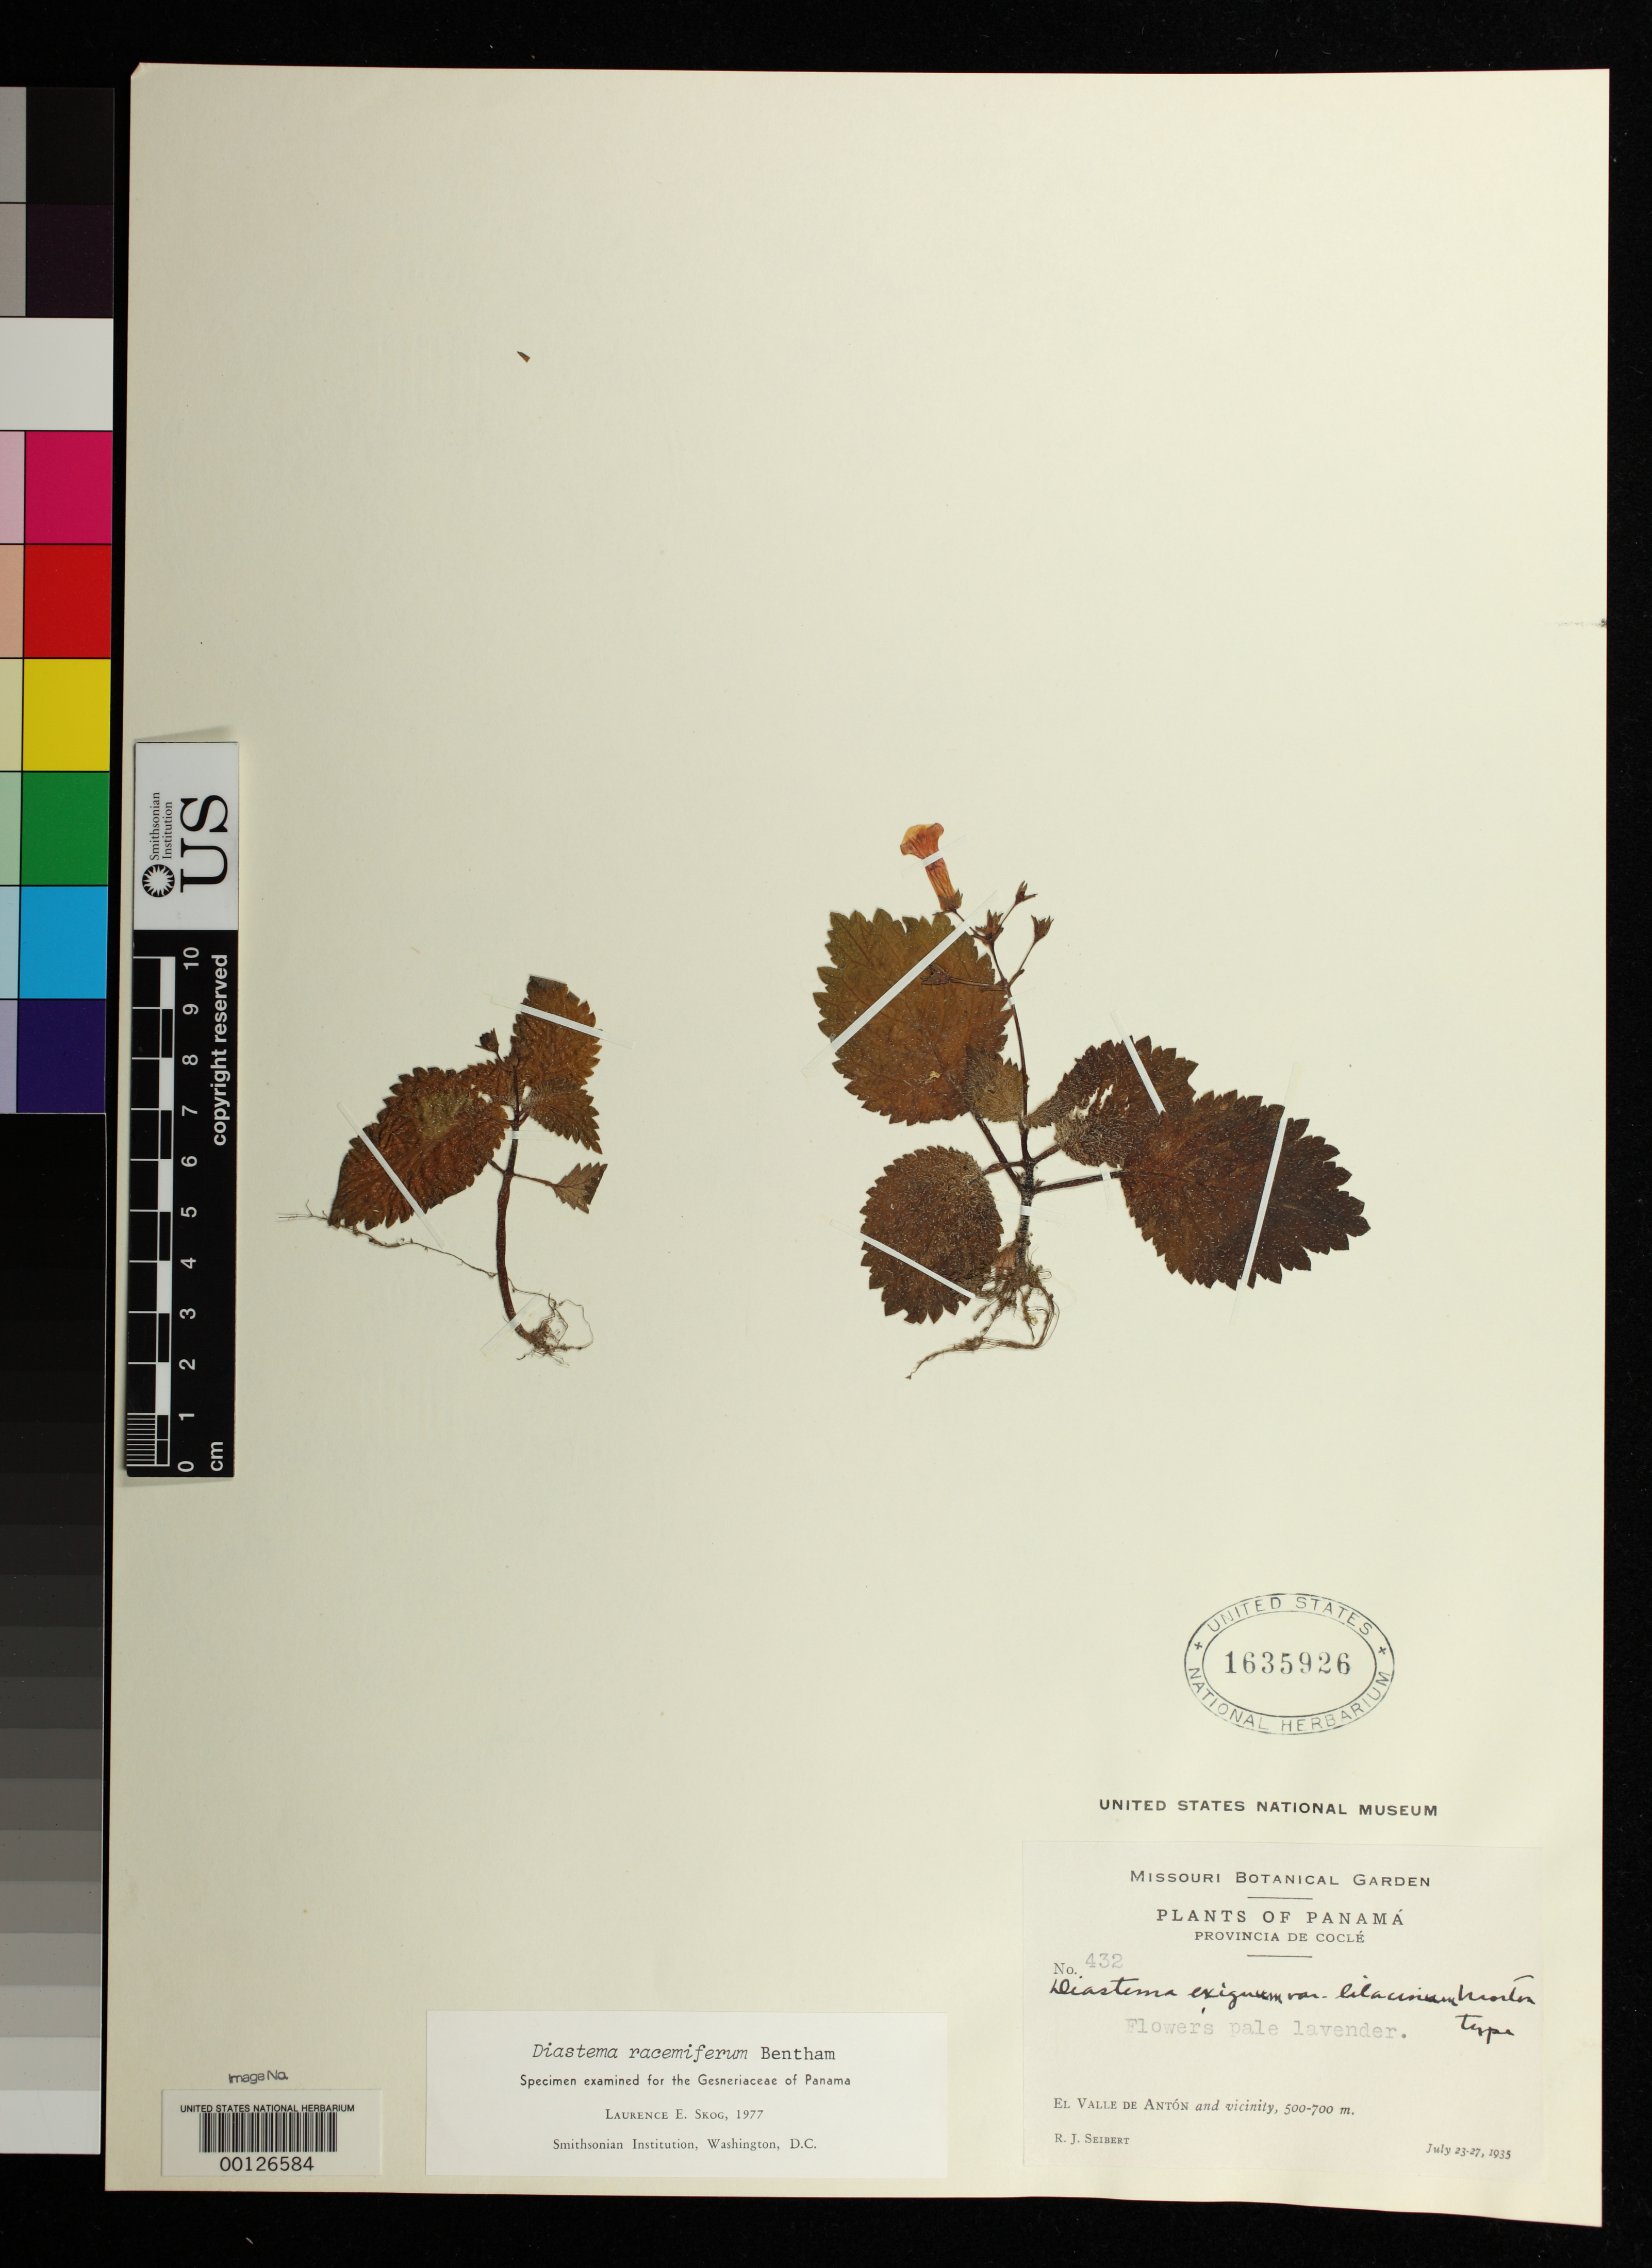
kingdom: Plantae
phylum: Tracheophyta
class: Magnoliopsida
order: Lamiales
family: Gesneriaceae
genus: Diastema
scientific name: Diastema exiguum var. lilacinum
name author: C.V. Morton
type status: Holotype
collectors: R. J. Seibert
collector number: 432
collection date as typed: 23 Jul 1935 to 27 Jul 1935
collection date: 1935-07-23/1935-07-27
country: Panama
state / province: Coclé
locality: Vicinity of el Valle De Anton.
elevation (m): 500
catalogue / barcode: US 1635926